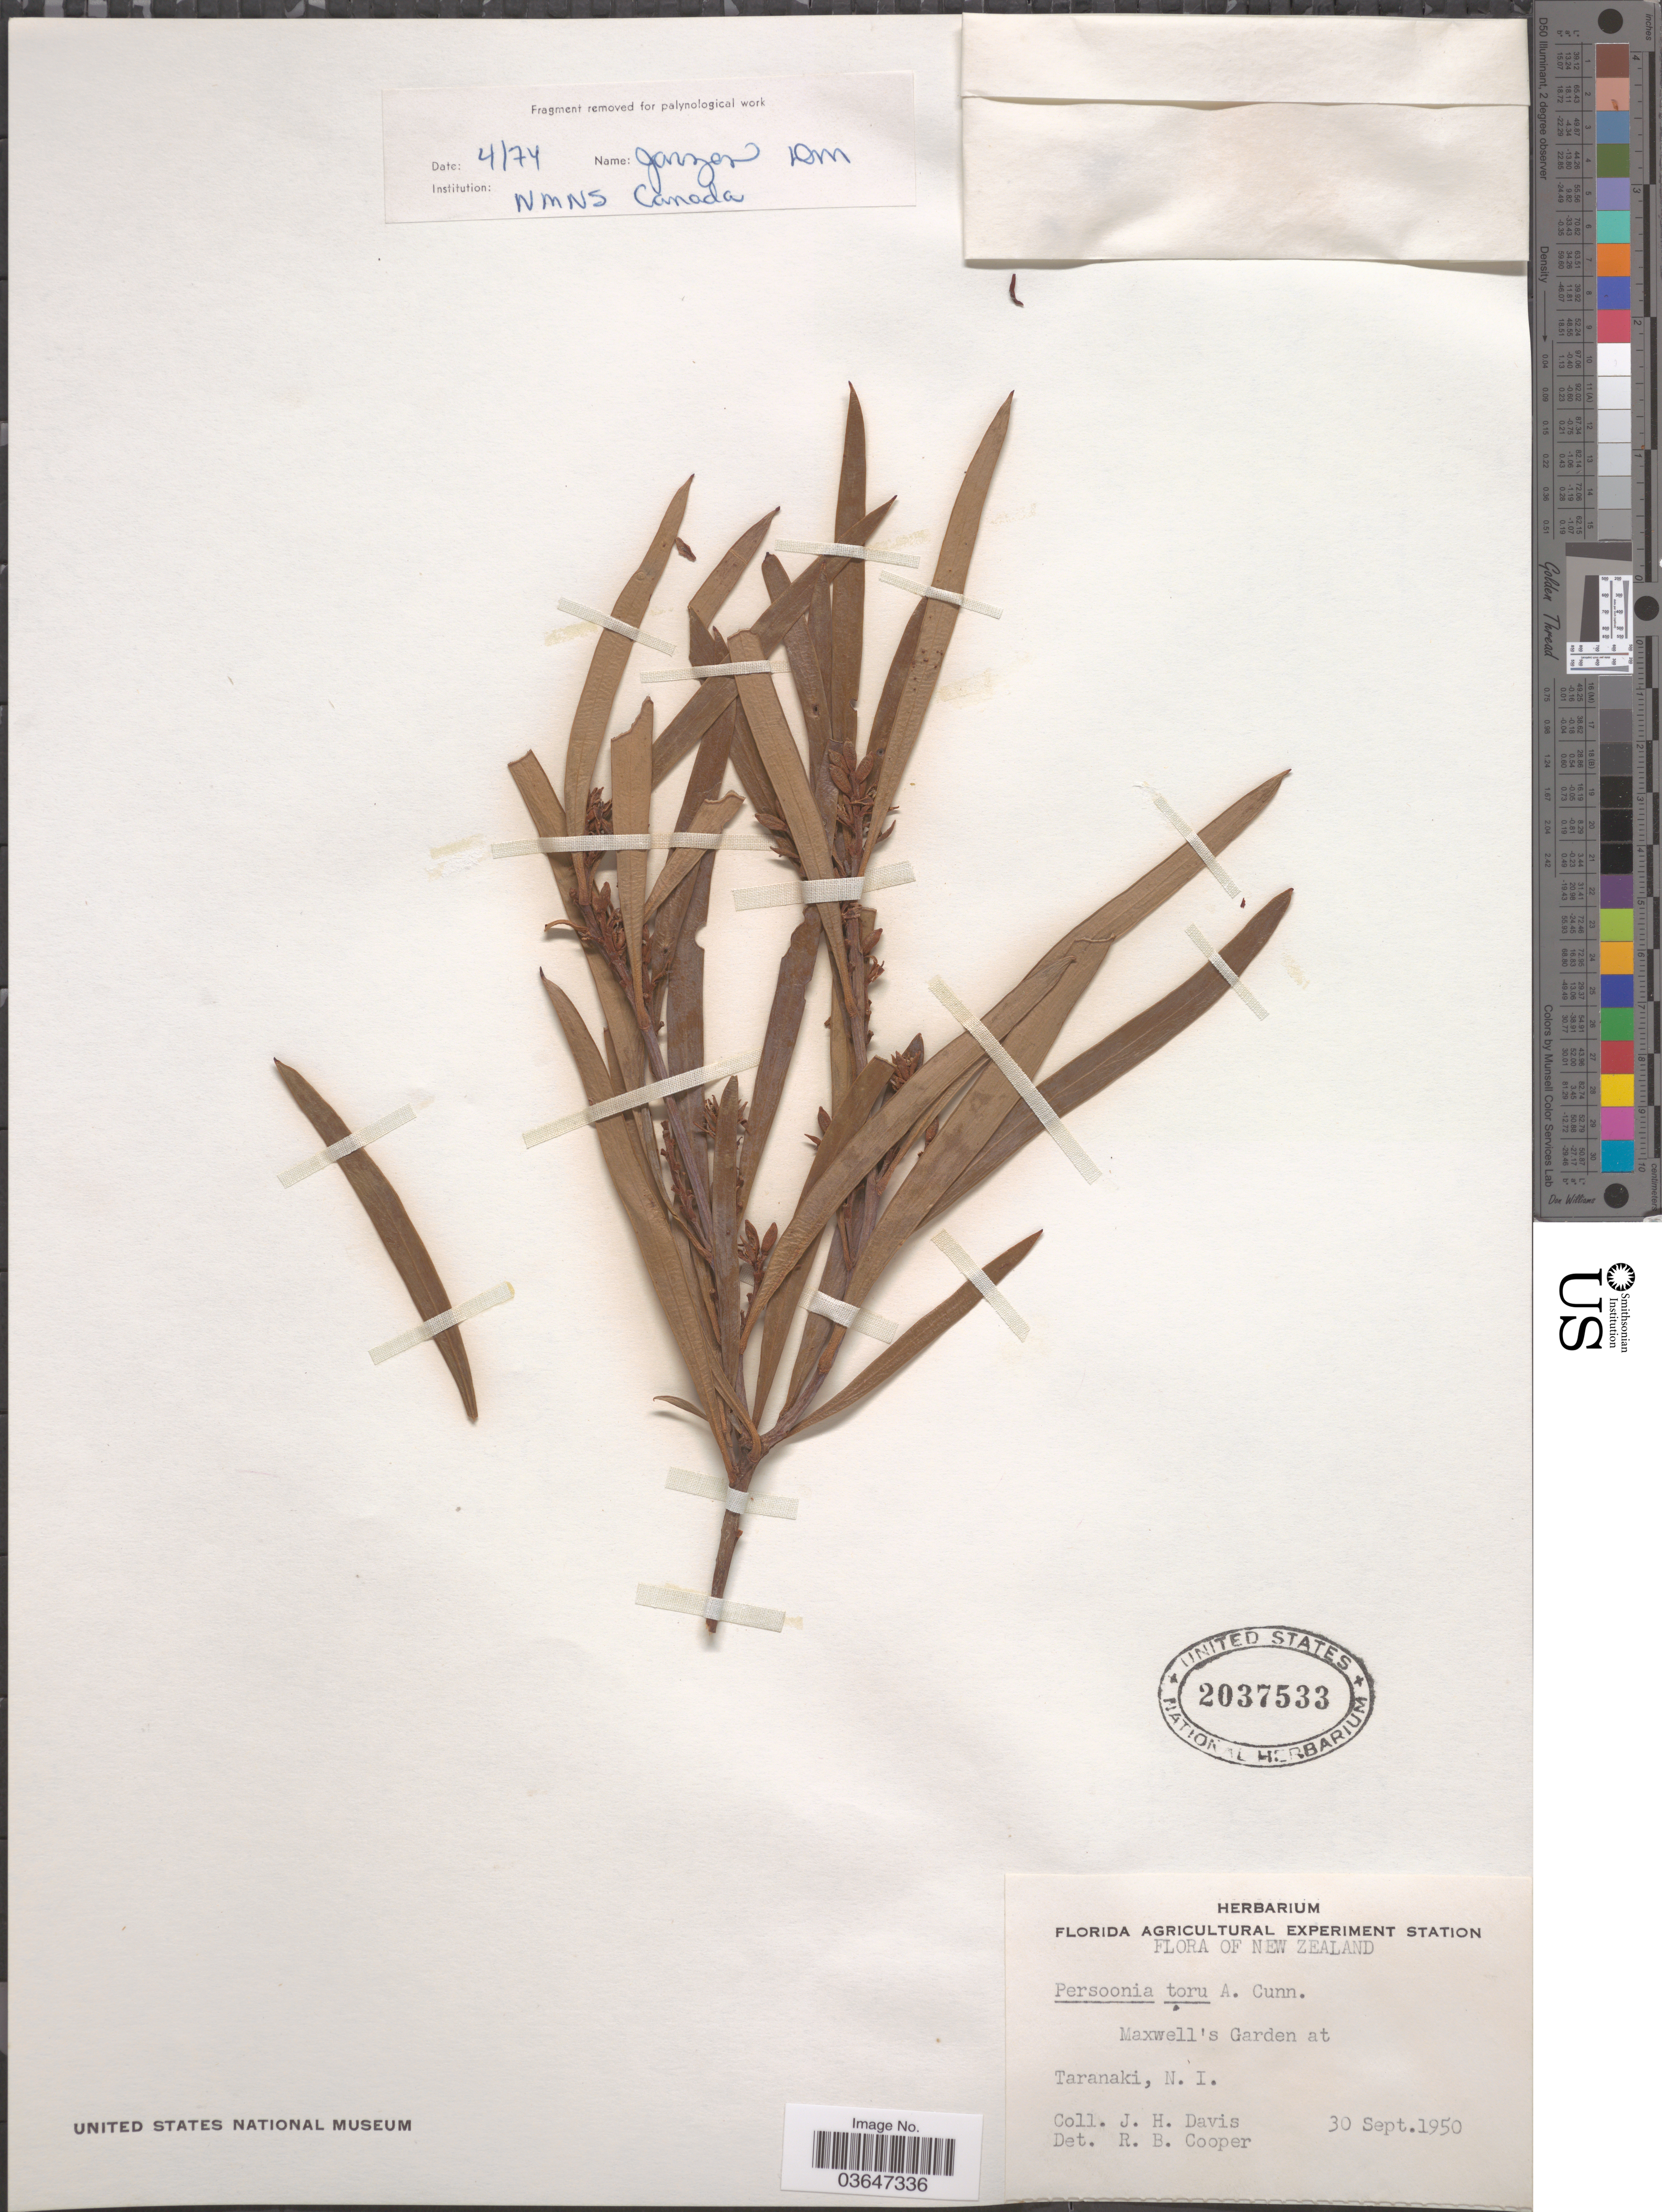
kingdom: Plantae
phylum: Tracheophyta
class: Magnoliopsida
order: Proteales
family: Proteaceae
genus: Persoonia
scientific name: Persoonia toru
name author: A. Cunn.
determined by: Strong, Mark T., (BOT), Smithsonian Institution - National Museum of Natural History (UNITED STATES)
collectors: J. Davis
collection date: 1950-09-30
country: New Zealand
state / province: Taranaki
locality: Maxwell's Garden at Taranaki, N.I.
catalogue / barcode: US 2037533